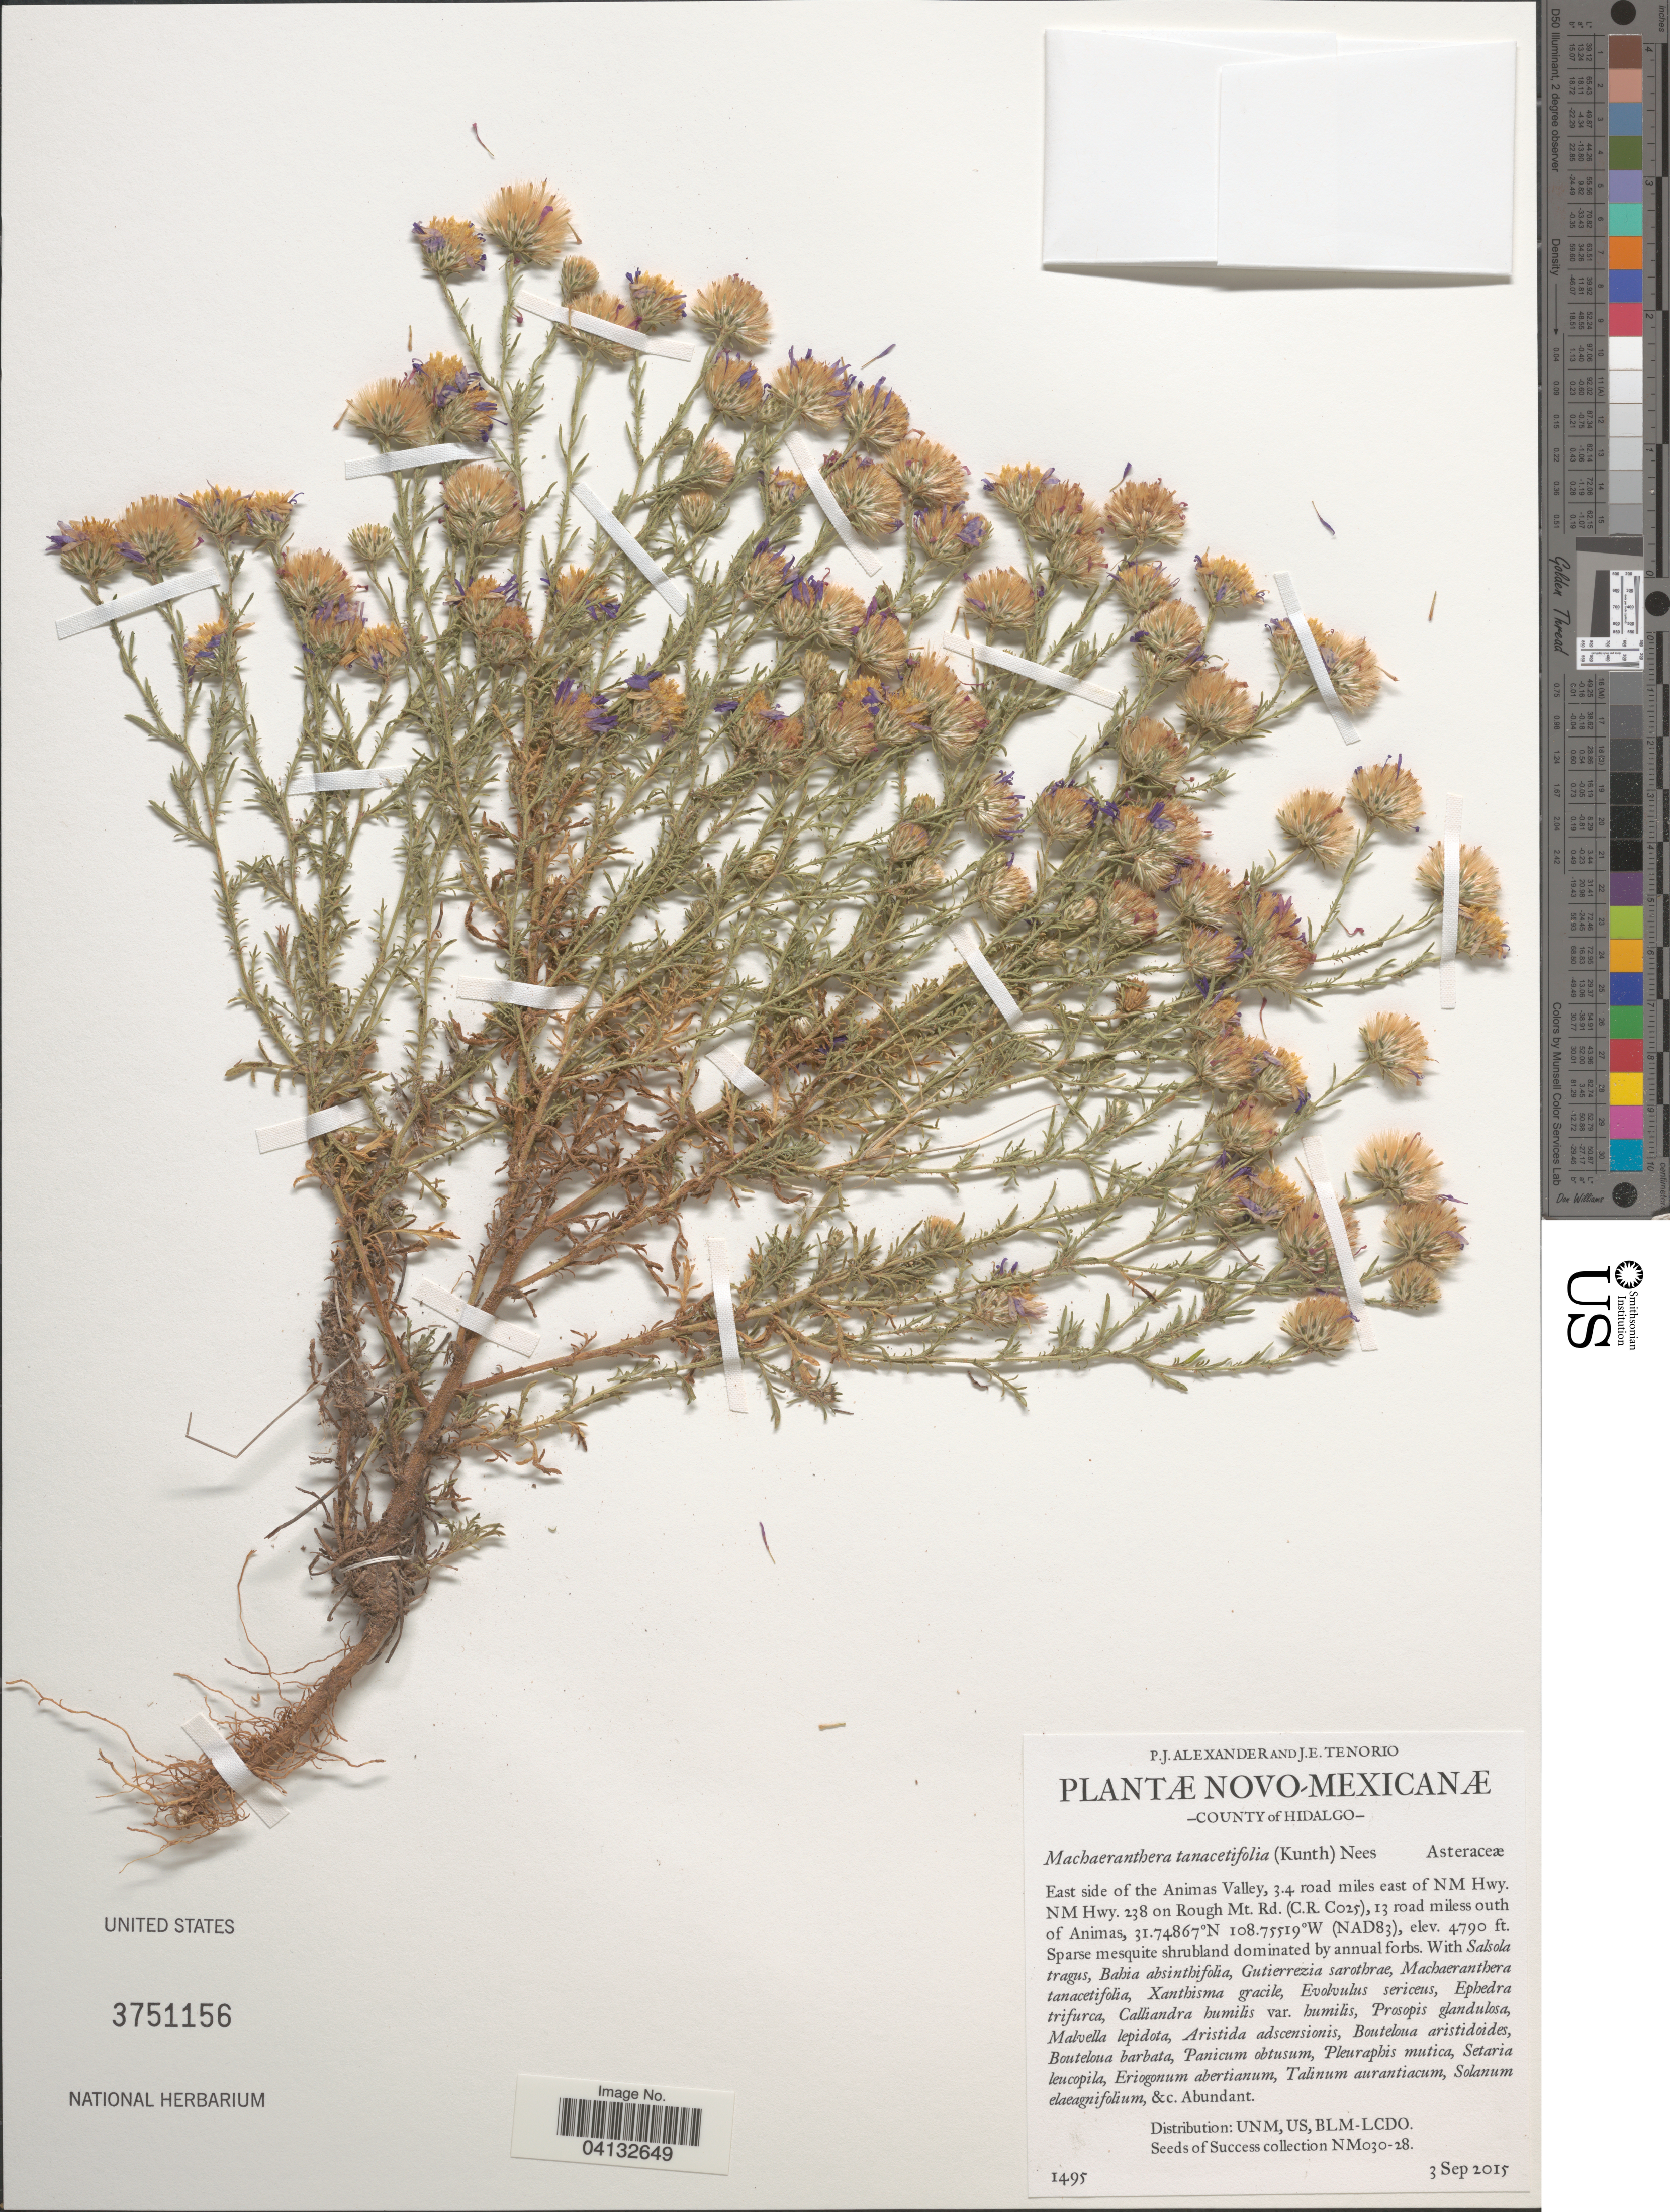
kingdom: Plantae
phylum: Tracheophyta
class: Magnoliopsida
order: Asterales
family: Asteraceae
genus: Machaeranthera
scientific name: Machaeranthera tanacetifolia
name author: (Kunth) Nees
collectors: P. Alexander & J. Tenorio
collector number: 1495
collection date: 2015-09-03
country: United States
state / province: New Mexico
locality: County of Hidalgo. East side of the Animas Valley, 3.4 road miles east of NM Hwy. NM Hwy. 238 on Rough Mt. Rd. (C.R. C025), 13 road miless outh of Animas.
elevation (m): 1460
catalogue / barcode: US 3751156